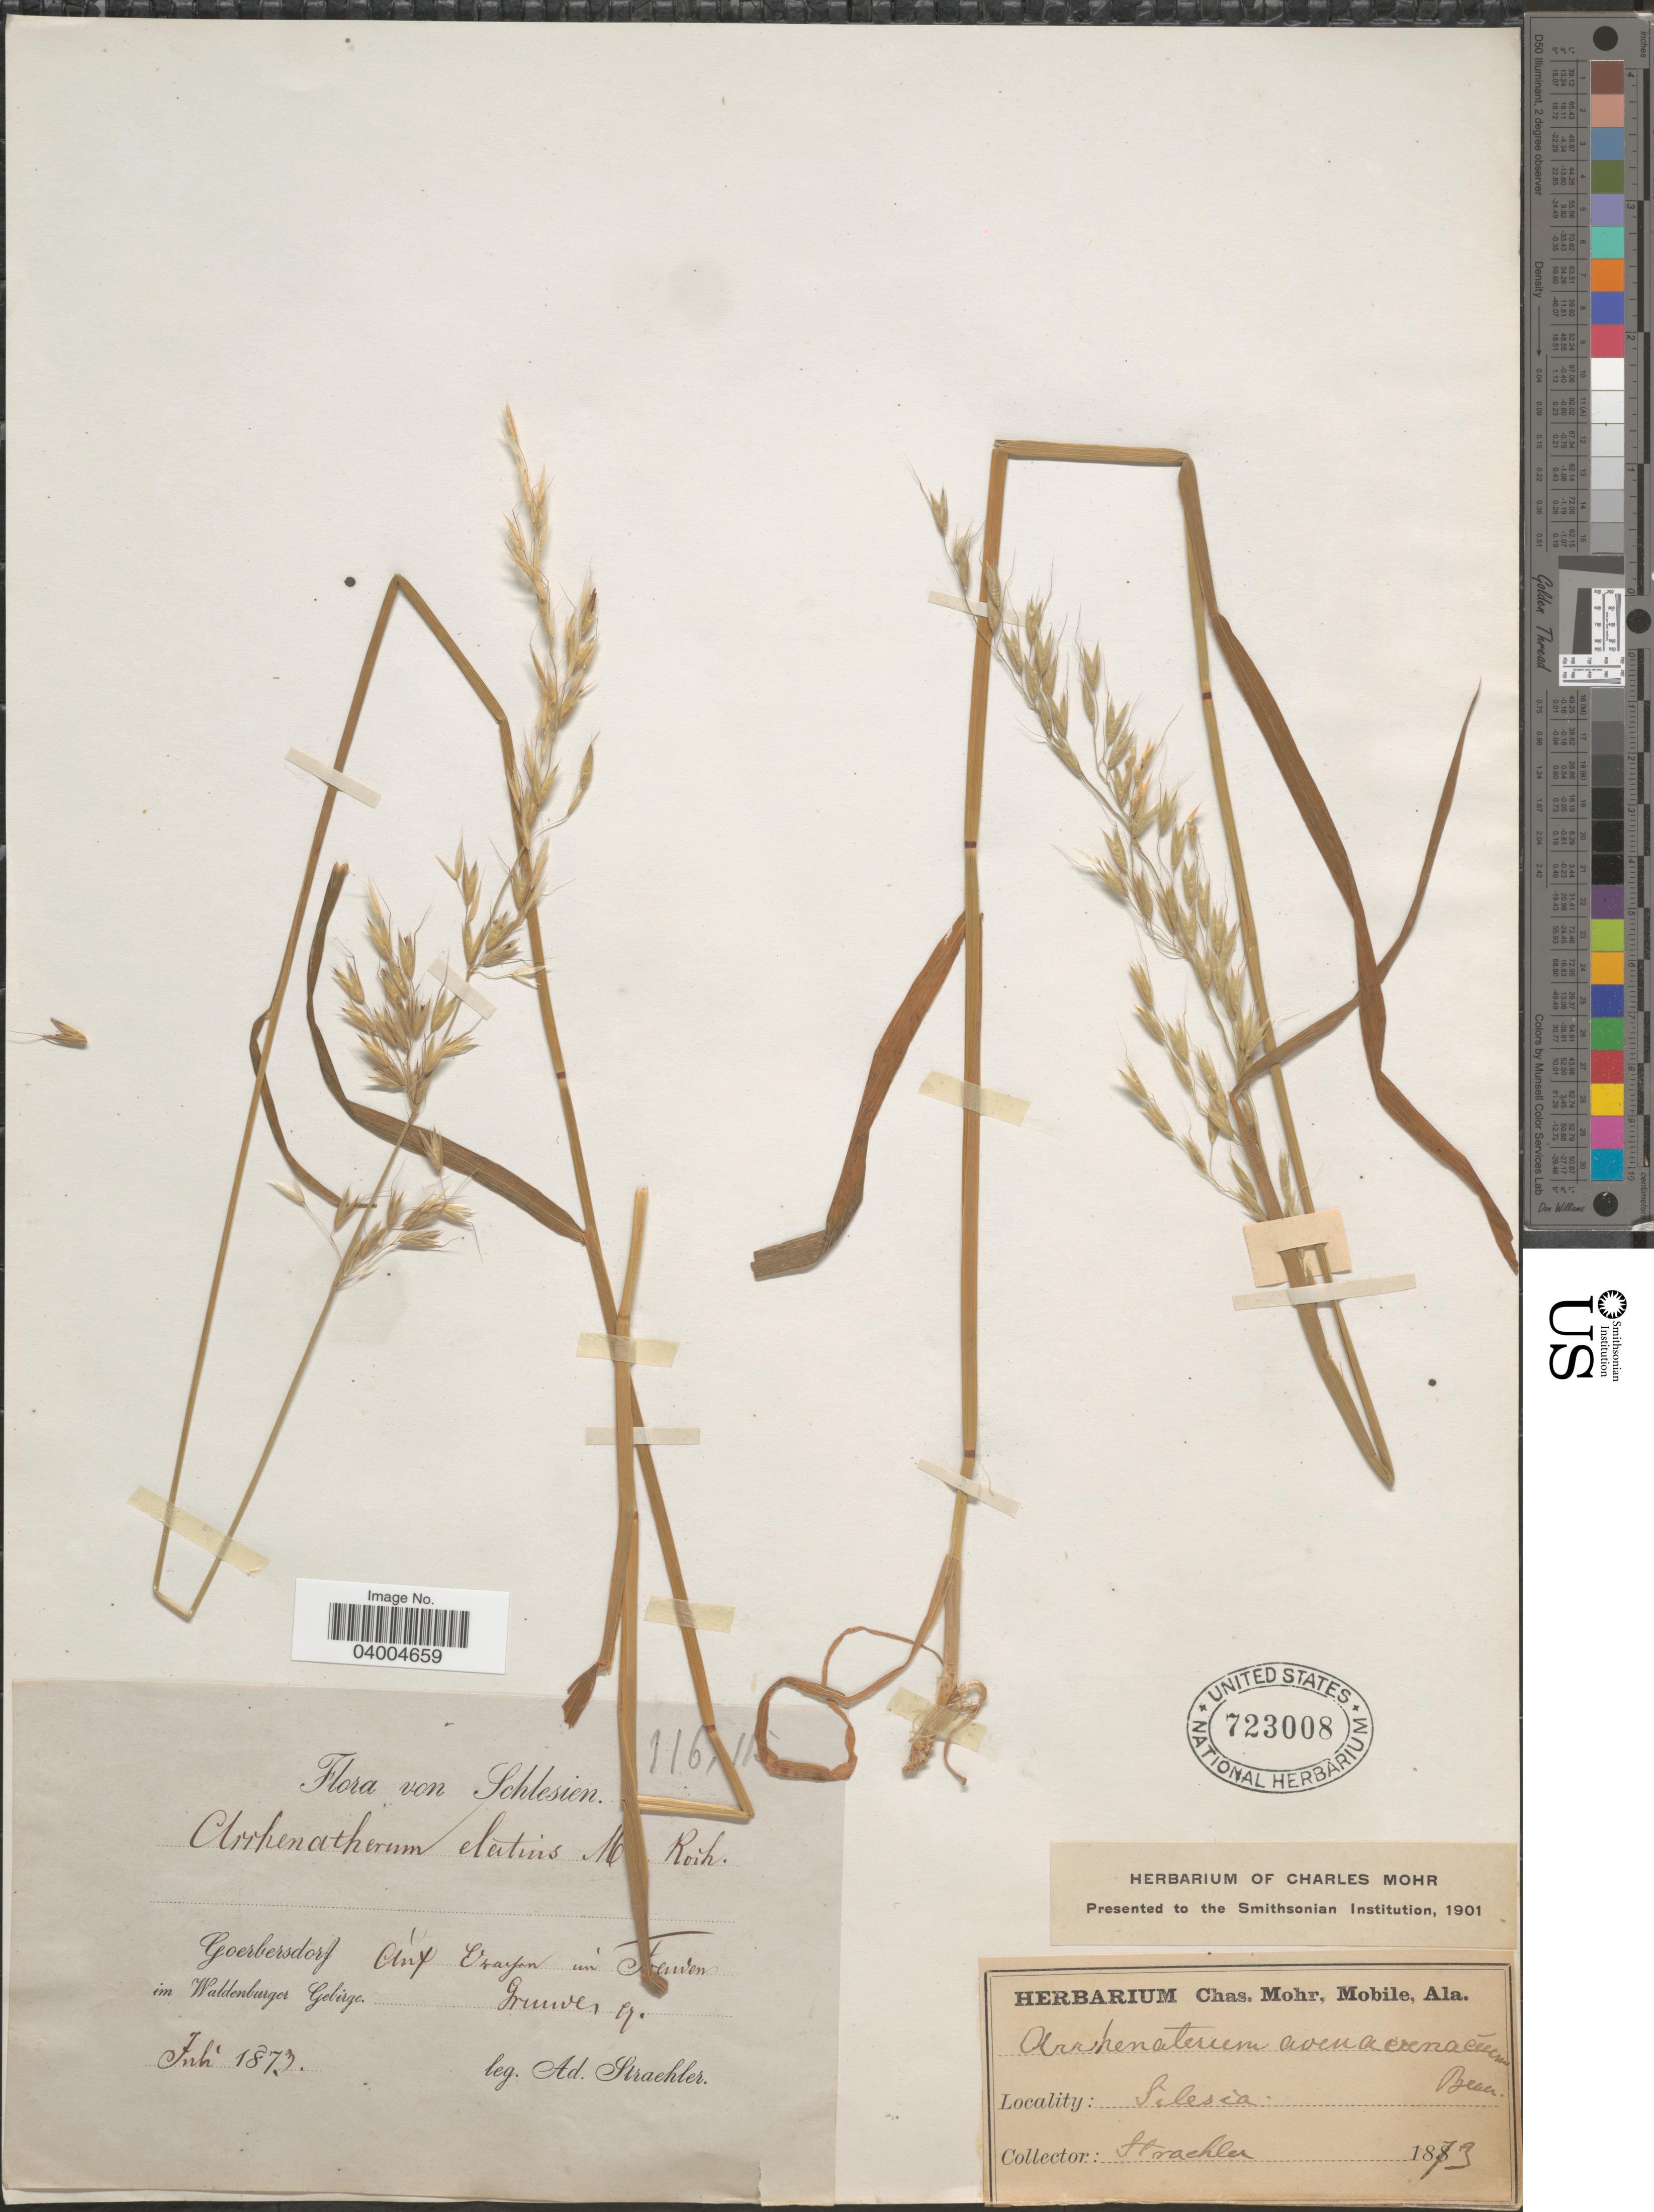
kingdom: Plantae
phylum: Tracheophyta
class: Liliopsida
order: Poales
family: Poaceae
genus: Arrhenatherum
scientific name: Arrhenatherum elatius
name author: (L.) J. Presl & C. Presl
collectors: A. Straehler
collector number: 116/115*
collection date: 1873-07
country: Poland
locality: Schlesien. Goerbersdorf auf Grayen in Fremen im Waldenburger Gebirge. Silesia.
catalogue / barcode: US 723008